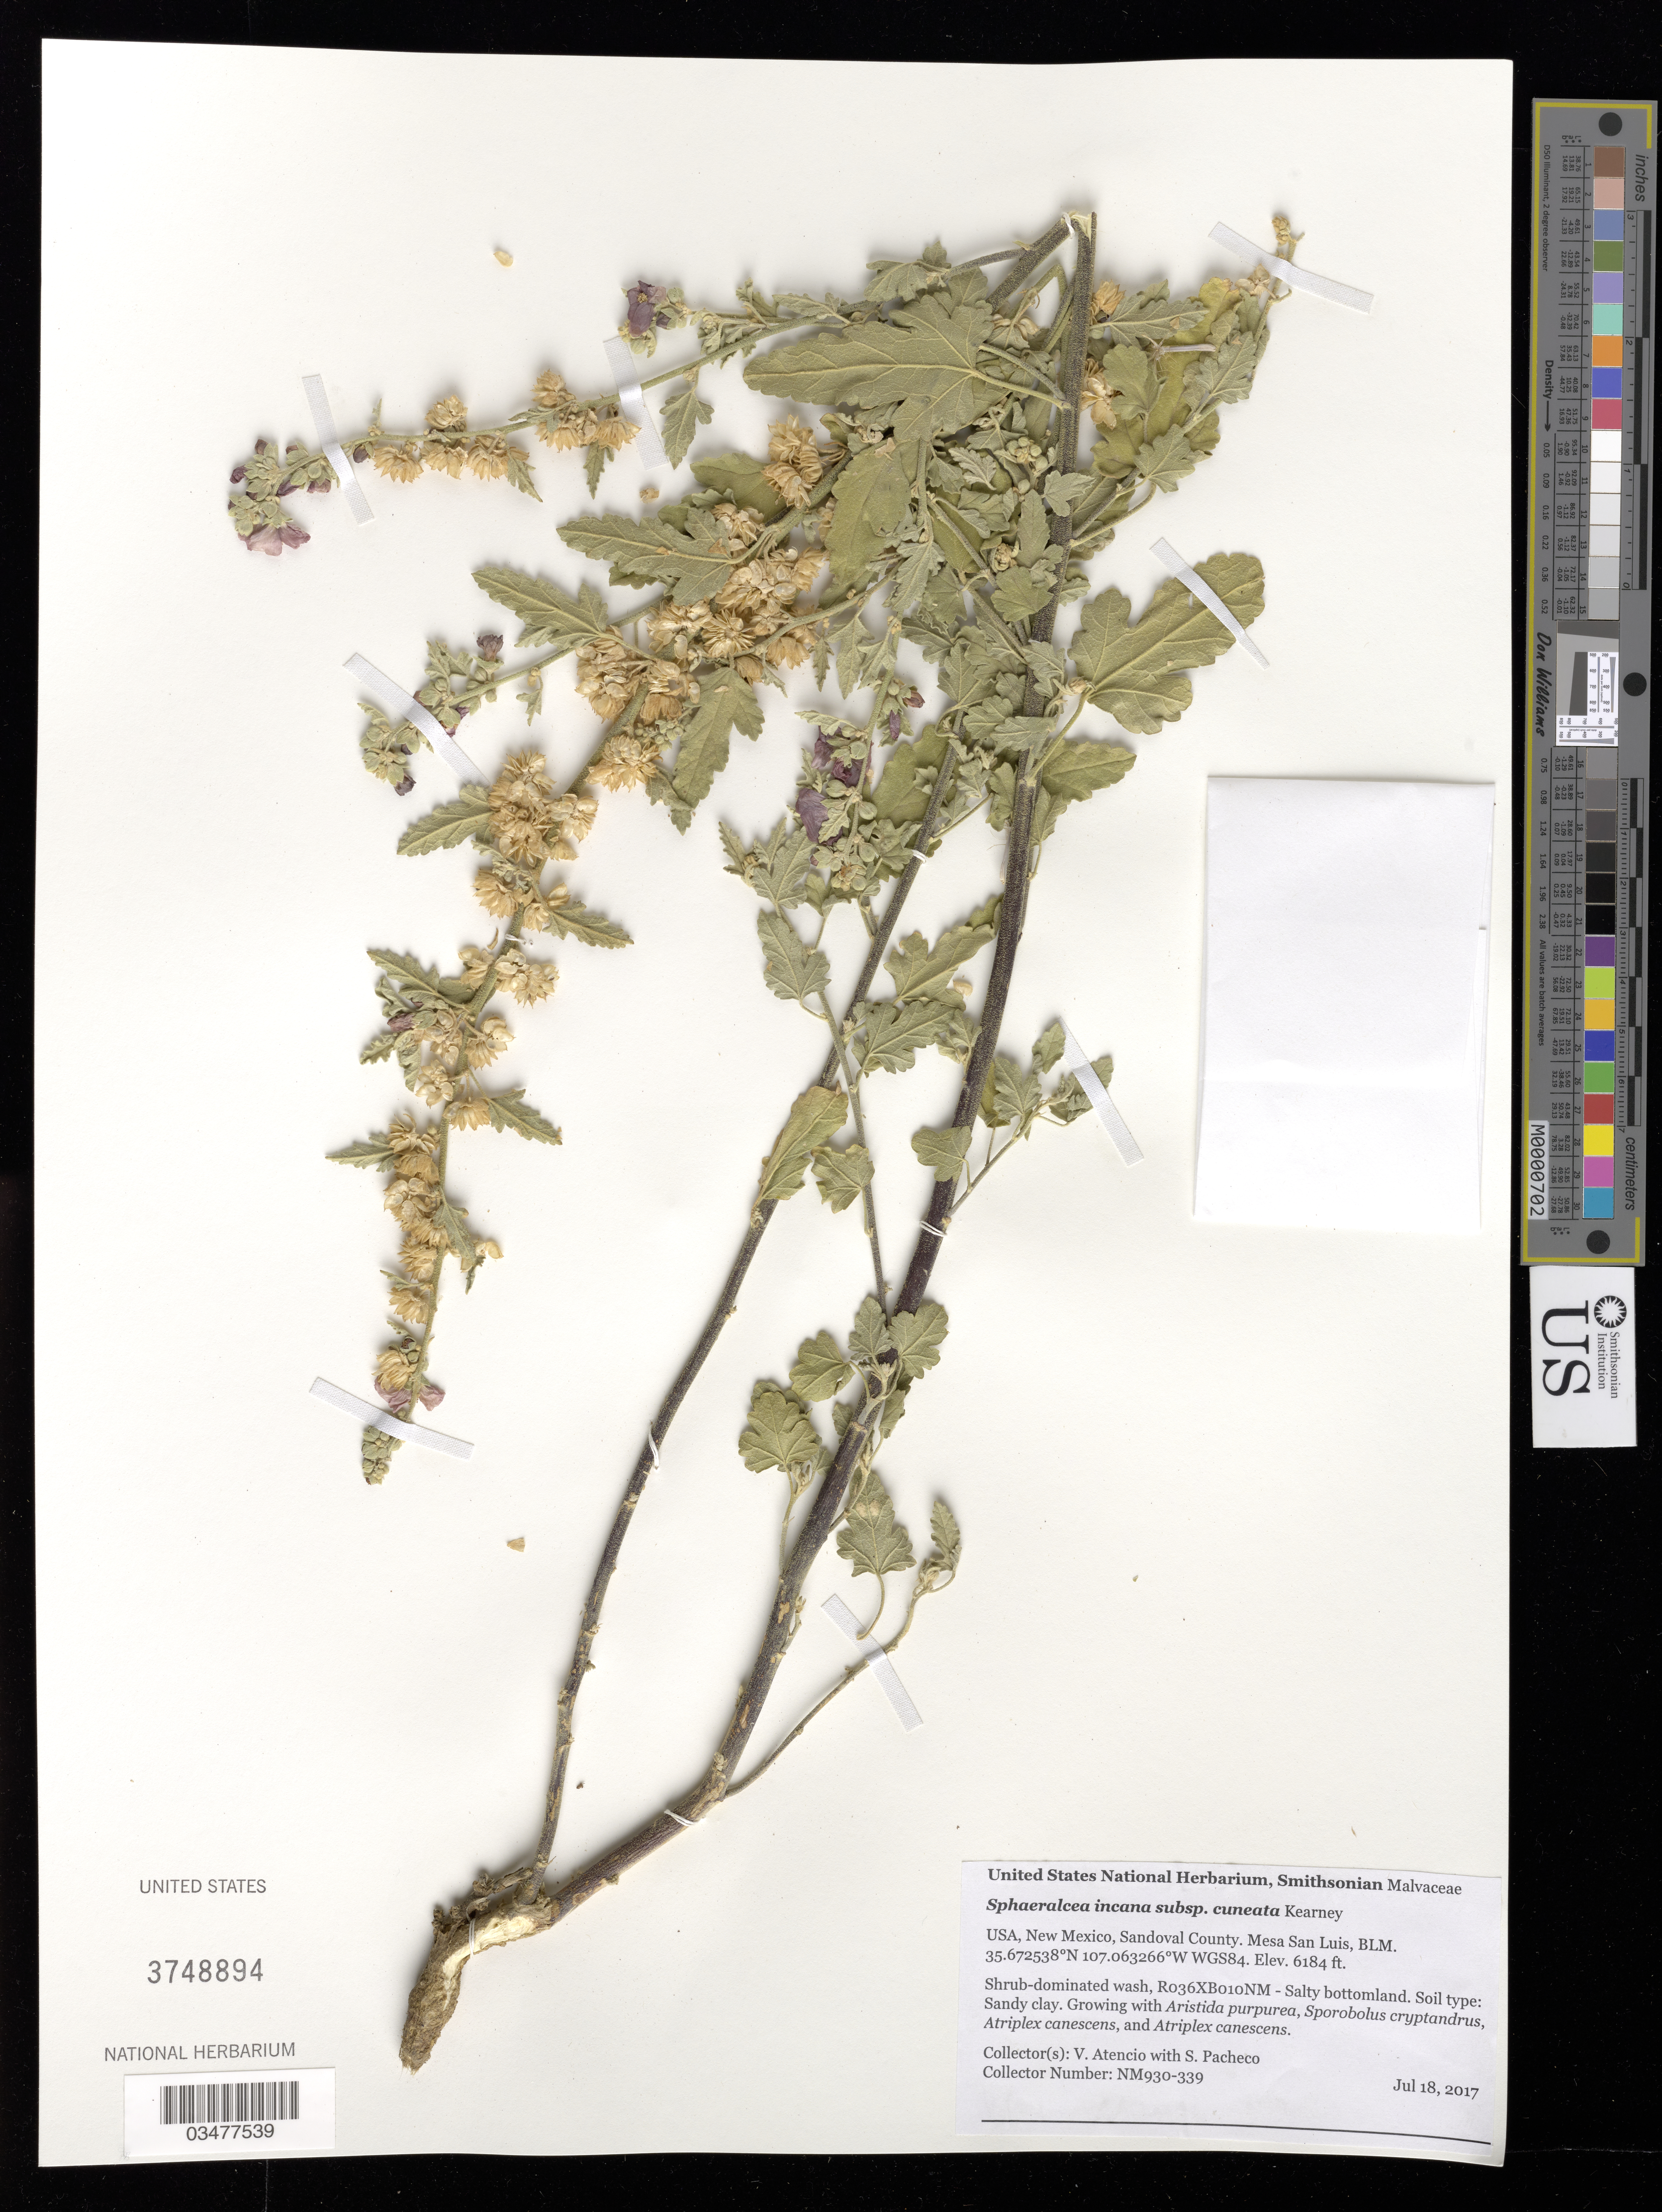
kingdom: Plantae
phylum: Tracheophyta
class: Magnoliopsida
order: Malvales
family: Malvaceae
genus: Sphaeralcea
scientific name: Sphaeralcea incana subsp. cuneata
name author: Kearney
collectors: V. Atencio & S. Pacheco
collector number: NM930-339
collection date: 2017-07-18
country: United States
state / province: New Mexico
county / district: Sandoval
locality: BLM, Mesa San Luis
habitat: R036XB010NM - Salty bottomland. Sandy clay. Shrub-dominated wash.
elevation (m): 1885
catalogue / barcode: US 3748894